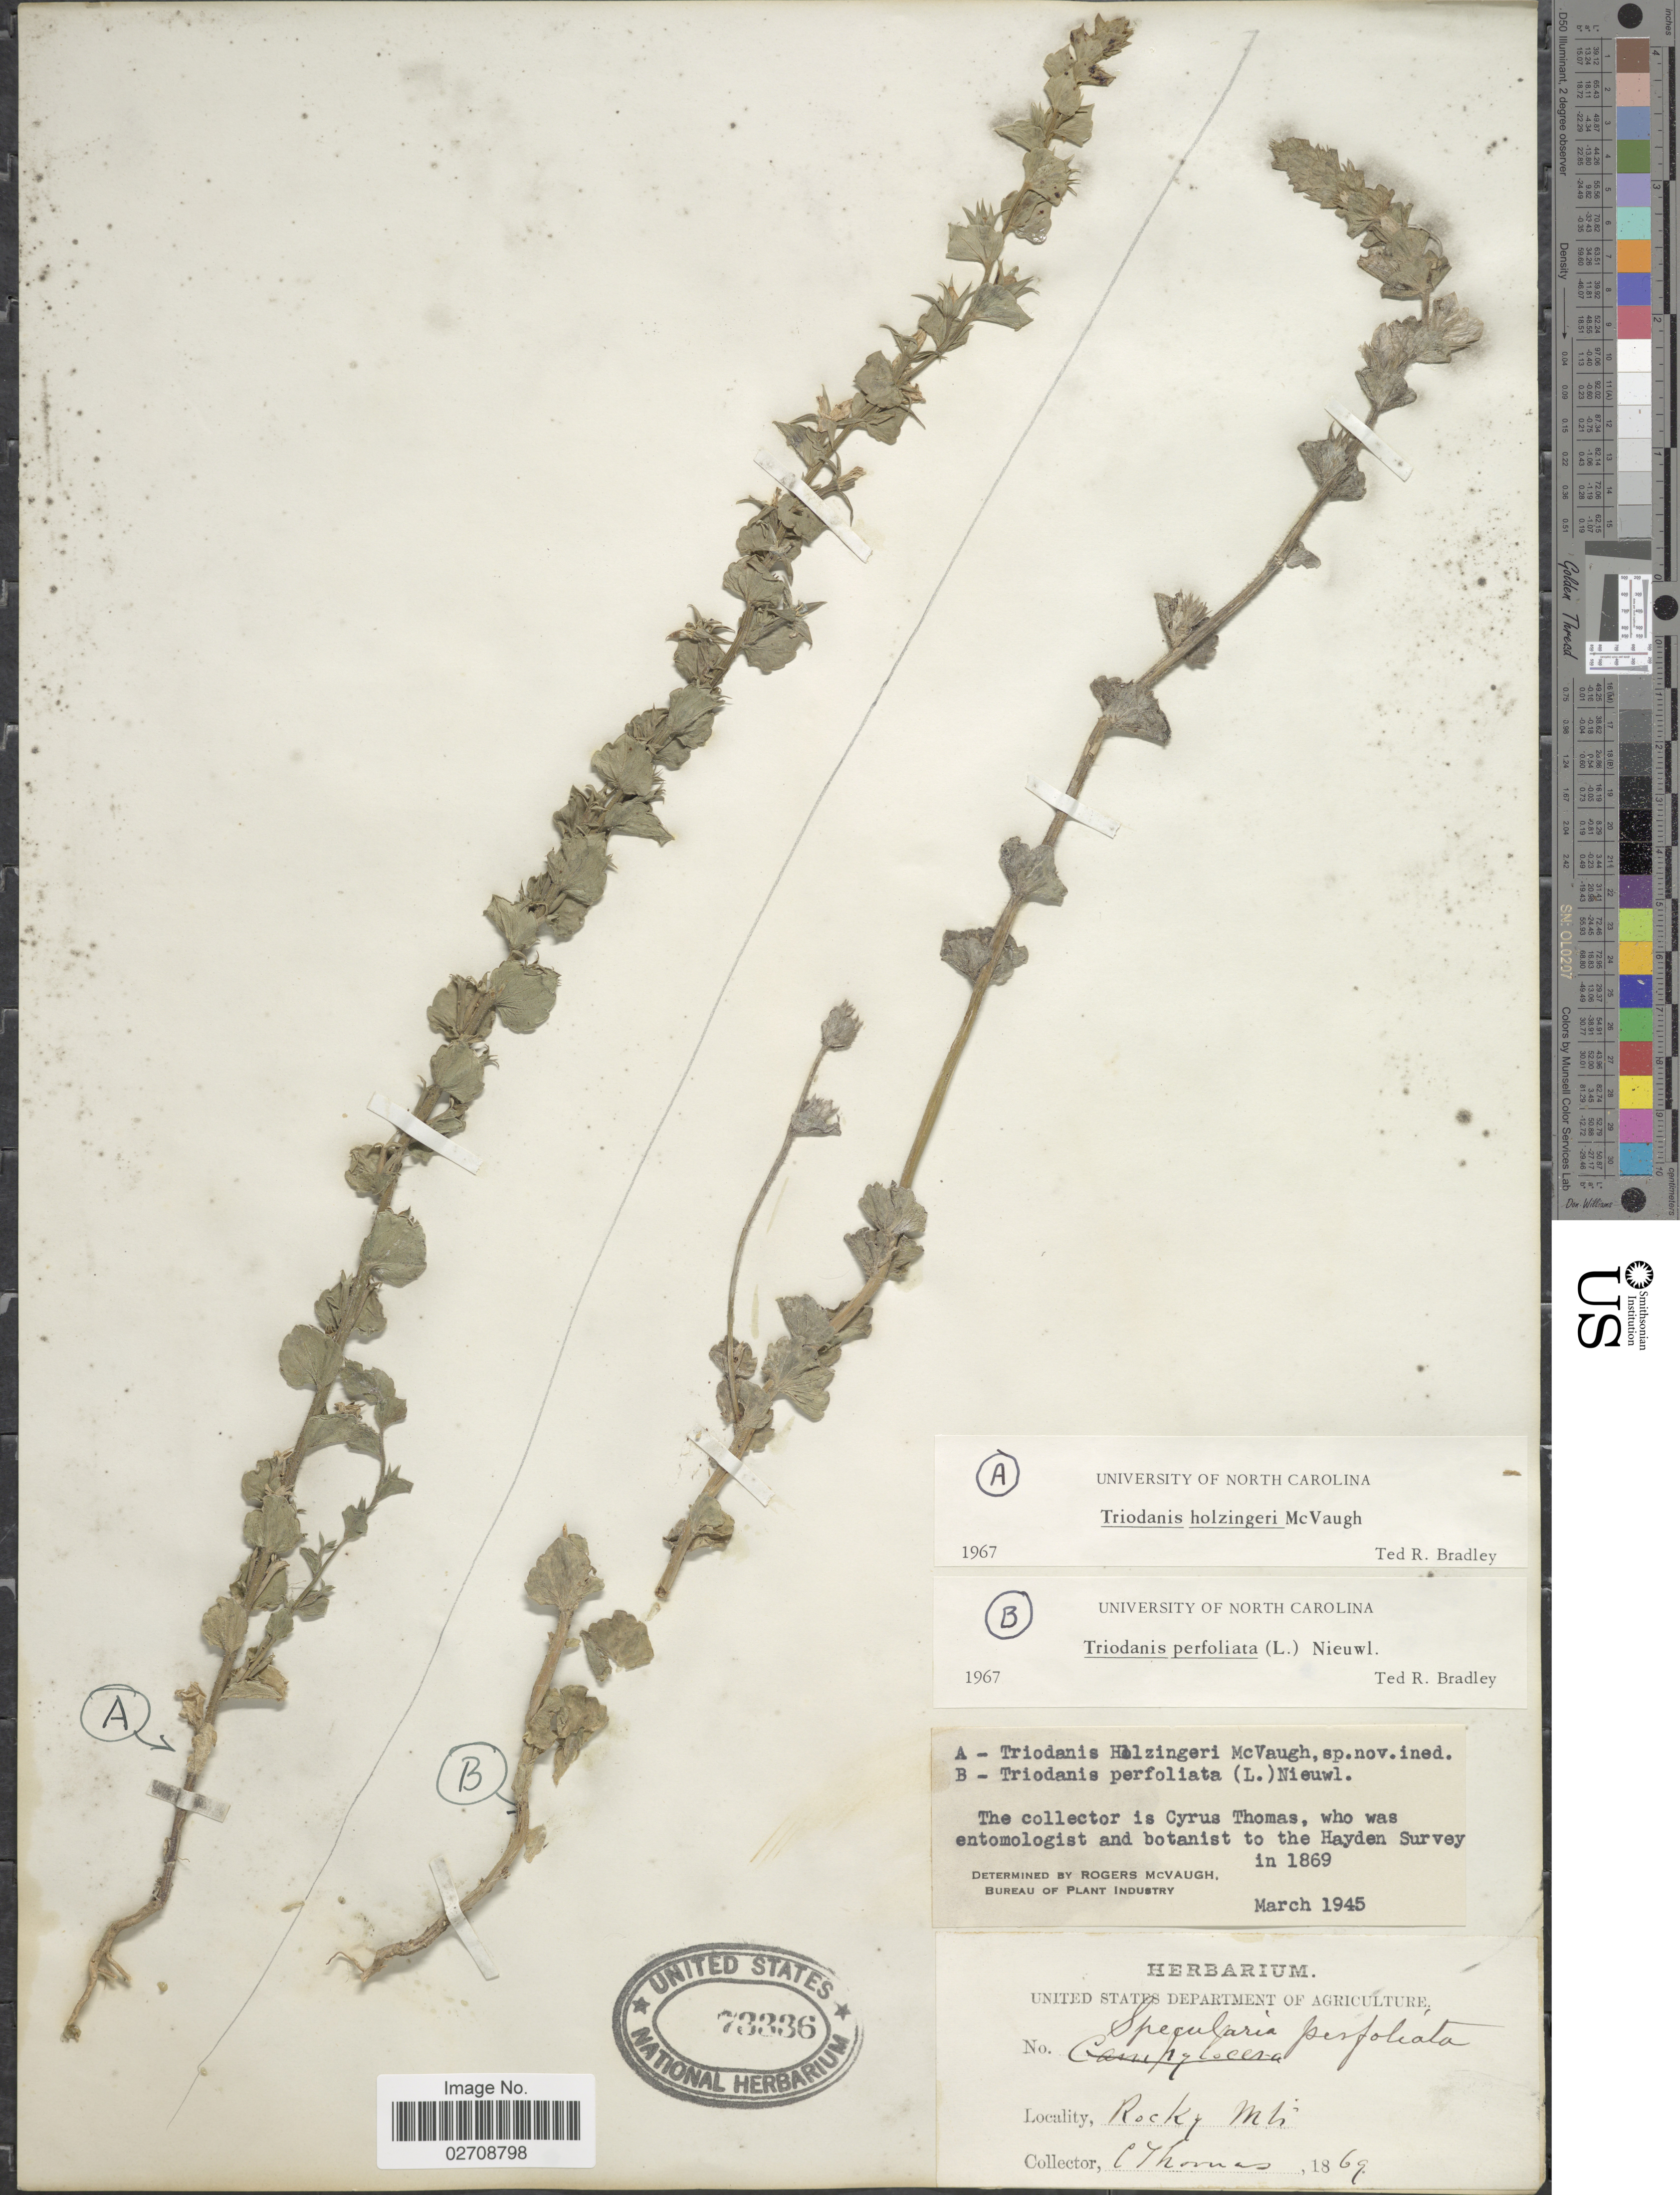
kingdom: Plantae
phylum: Tracheophyta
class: Magnoliopsida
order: Asterales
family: Campanulaceae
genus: Triodanis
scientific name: Triodanis holzingeri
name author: McVaugh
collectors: C. Thomas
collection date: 1869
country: United States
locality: Rocky Mts.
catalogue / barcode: US 73336-2